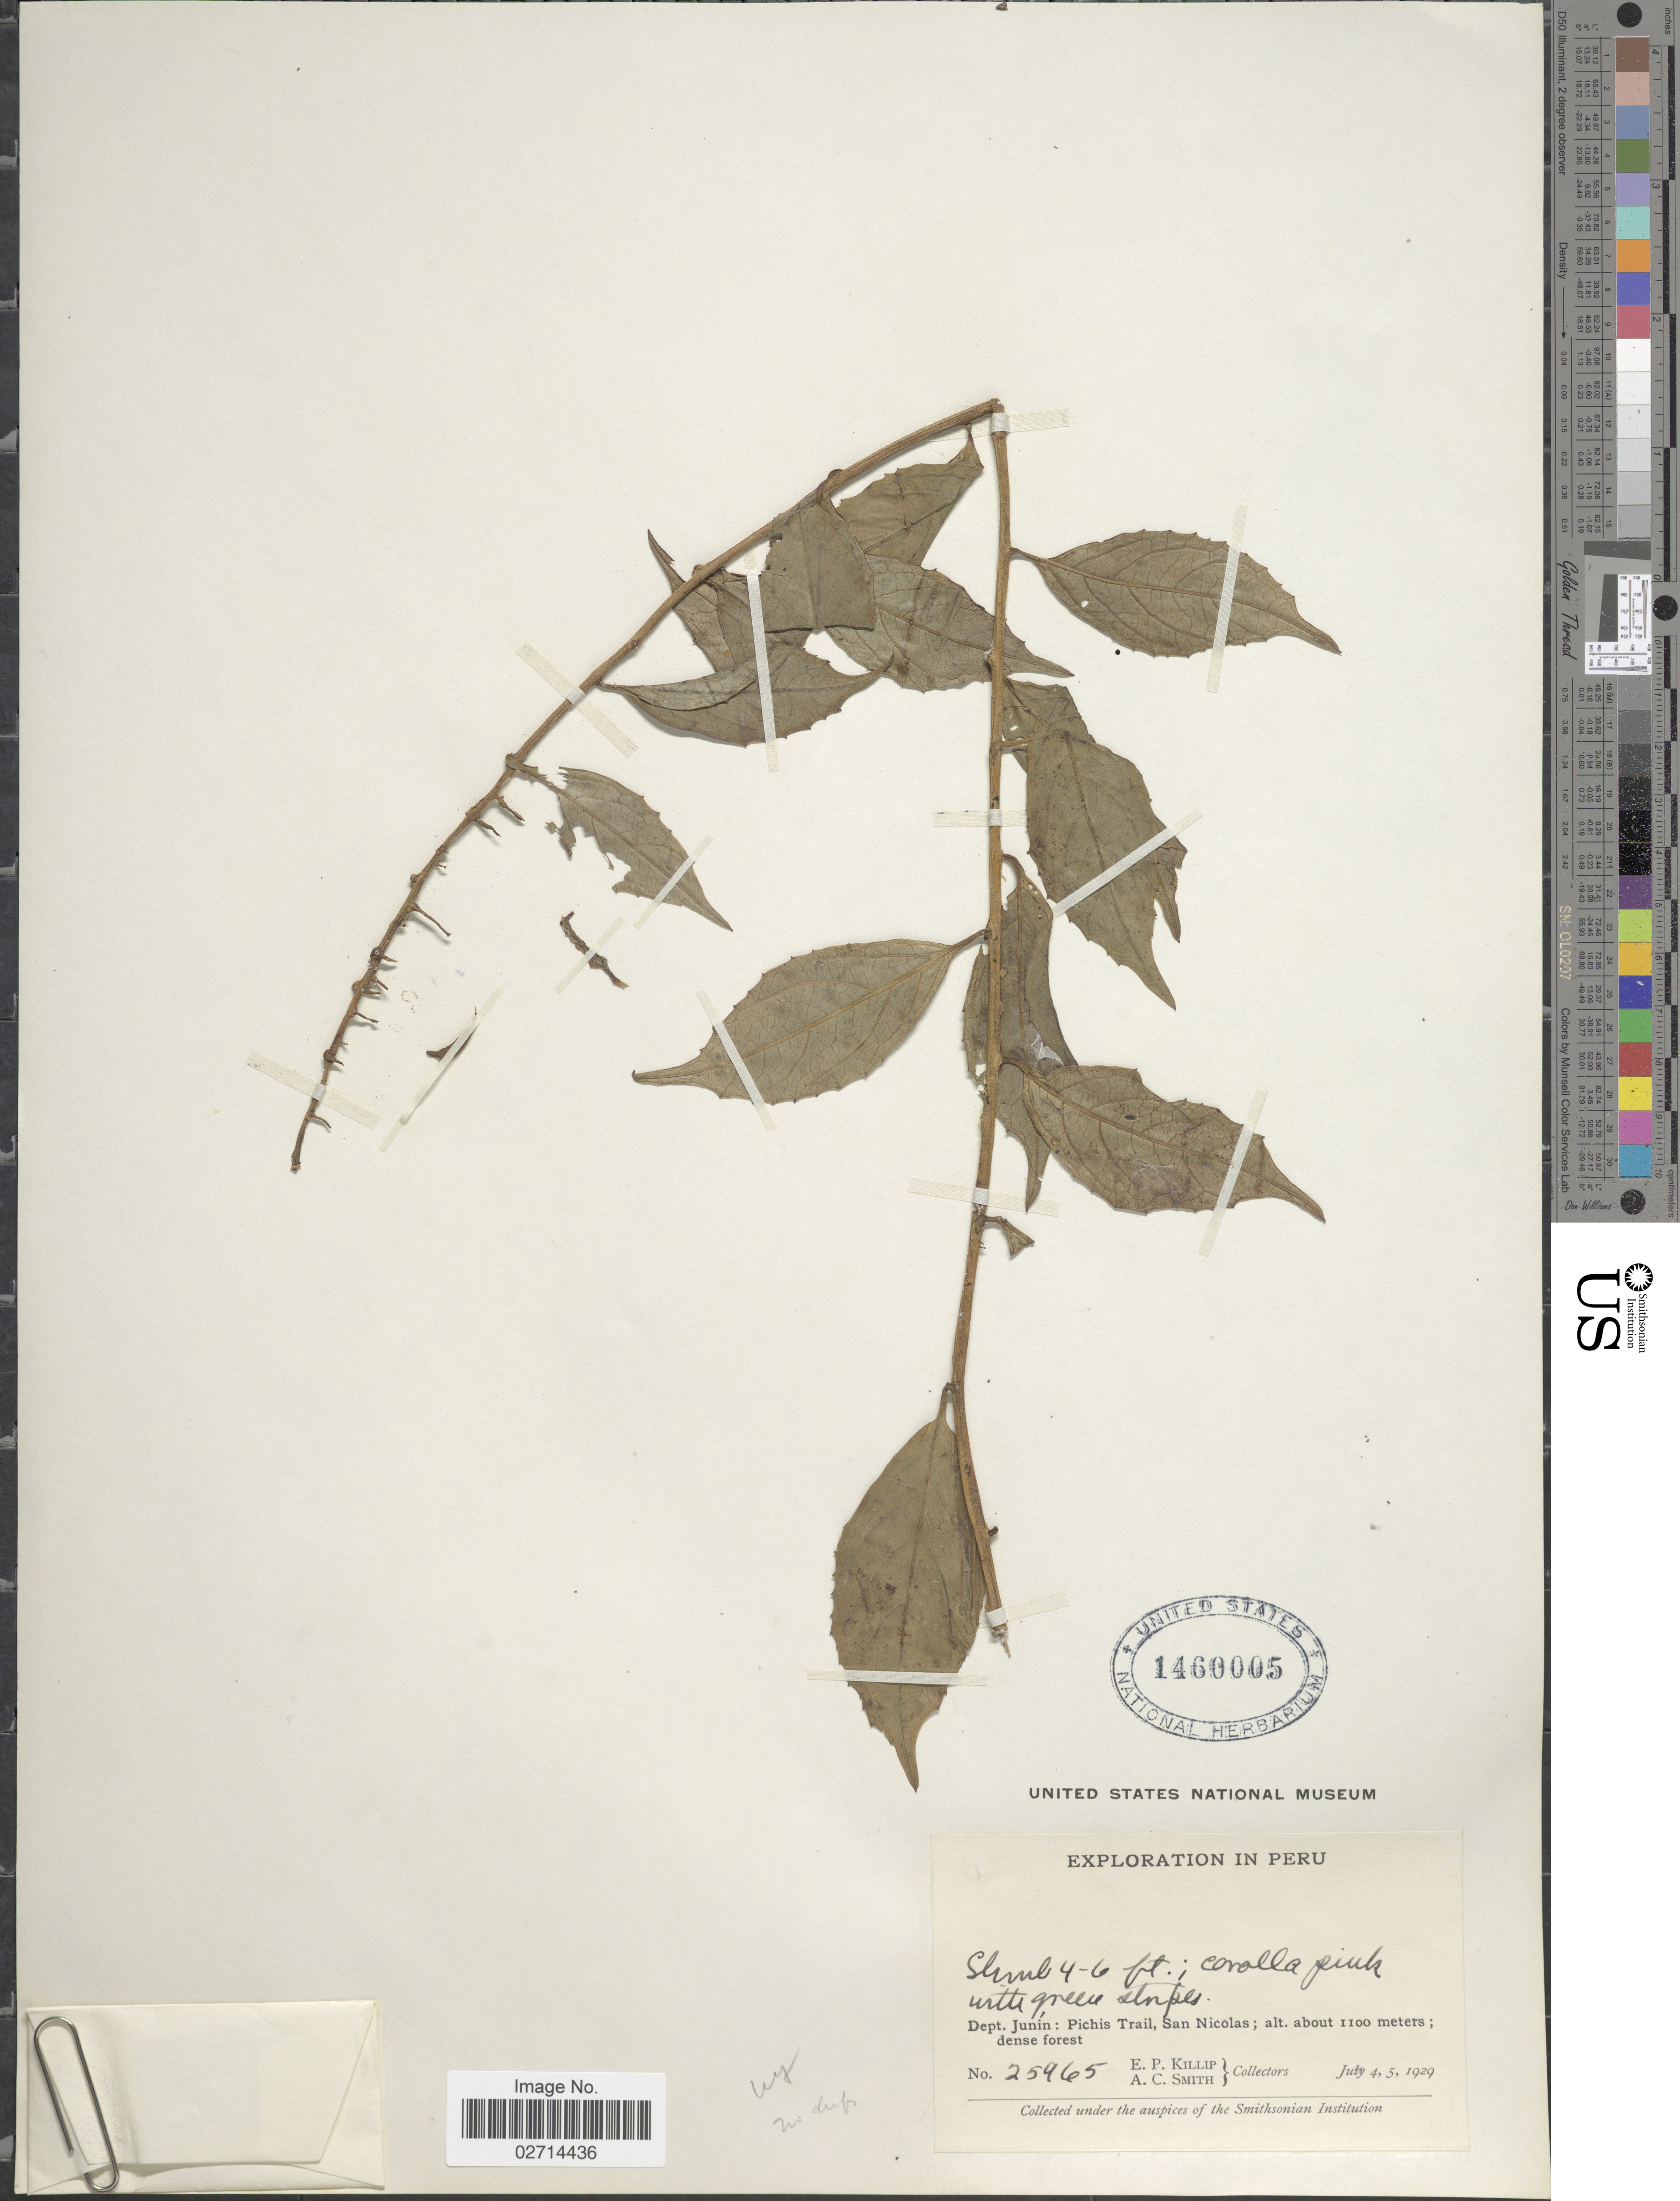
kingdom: Plantae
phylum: Tracheophyta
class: Magnoliopsida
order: Asterales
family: Campanulaceae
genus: Siphocampylus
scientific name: Siphocampylus sp.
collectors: E. P. Killip & A. C. Smith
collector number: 25965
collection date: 1929-07-04/1929-07-05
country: Peru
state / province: Junín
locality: Pichis Trail, San Nicolas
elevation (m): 1100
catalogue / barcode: US 1460005